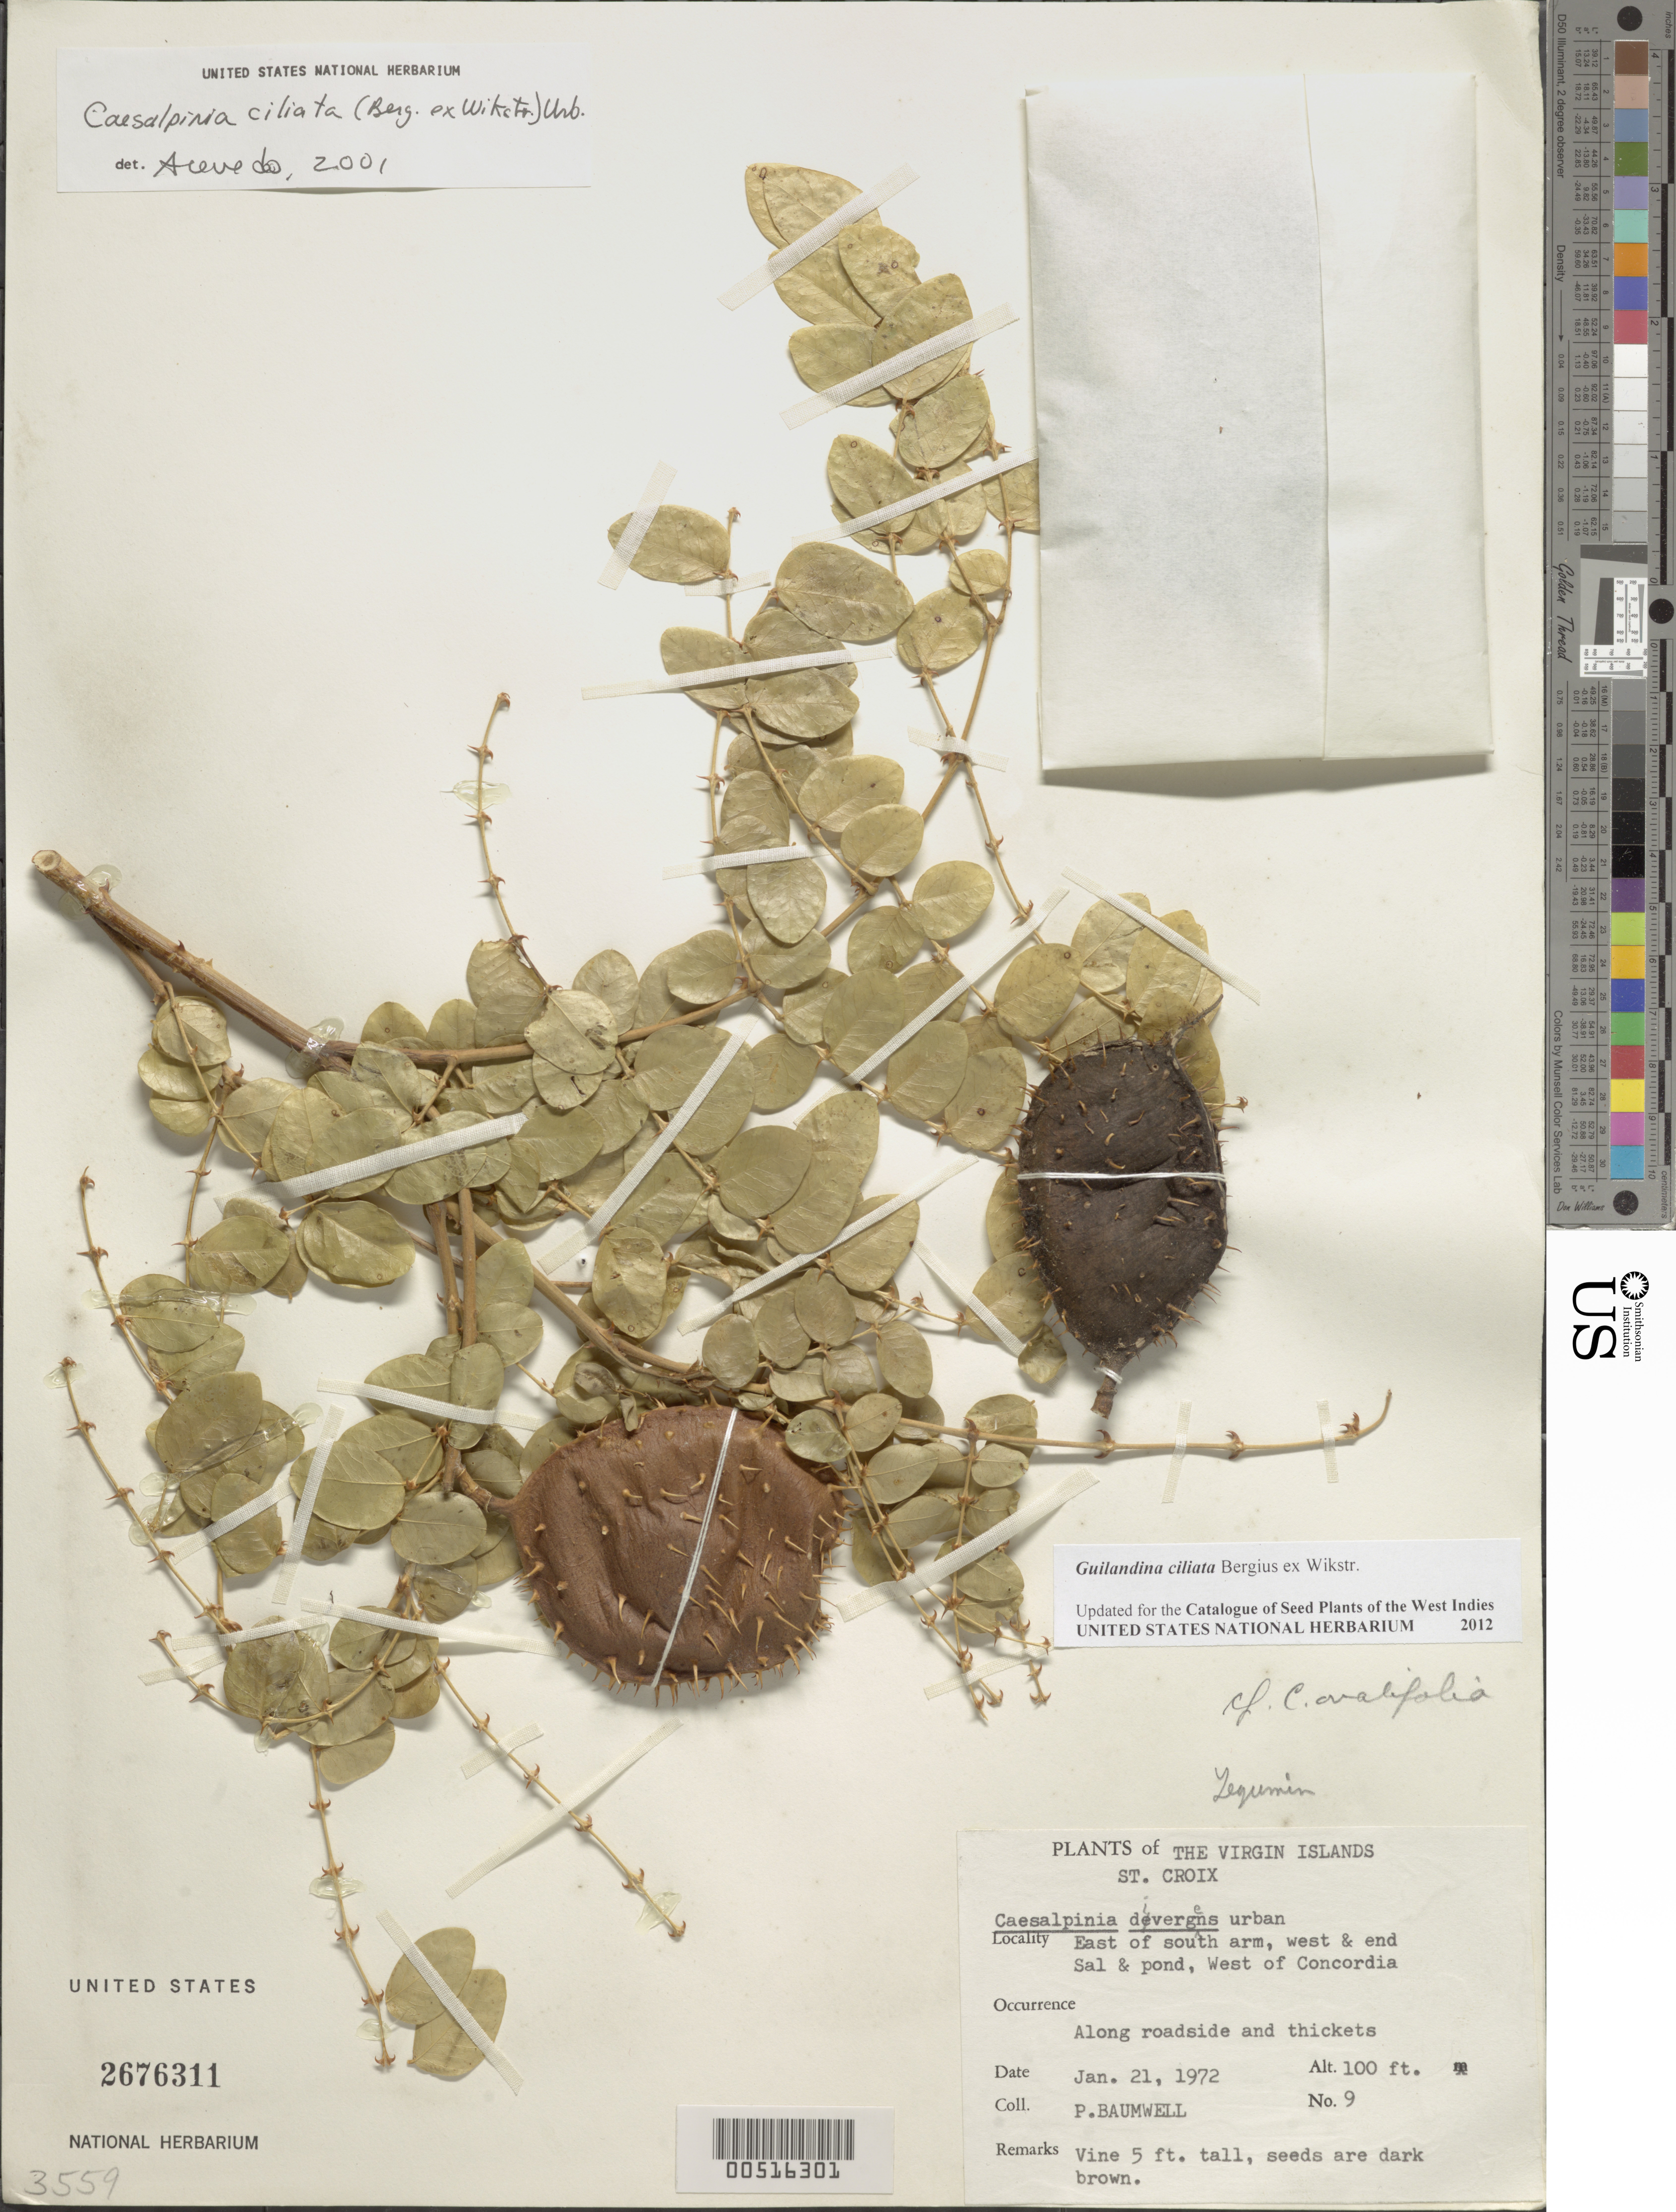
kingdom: Plantae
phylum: Tracheophyta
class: Magnoliopsida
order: Fabales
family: Fabaceae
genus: Guilandina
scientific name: Guilandina ciliata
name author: Bergius ex Wikstr.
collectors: P. Baumwell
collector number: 9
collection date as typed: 21 Jan 1972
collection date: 1972-01-21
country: U.S. Virgin Islands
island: St. Croix Island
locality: W of concordia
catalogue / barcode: US 2676311